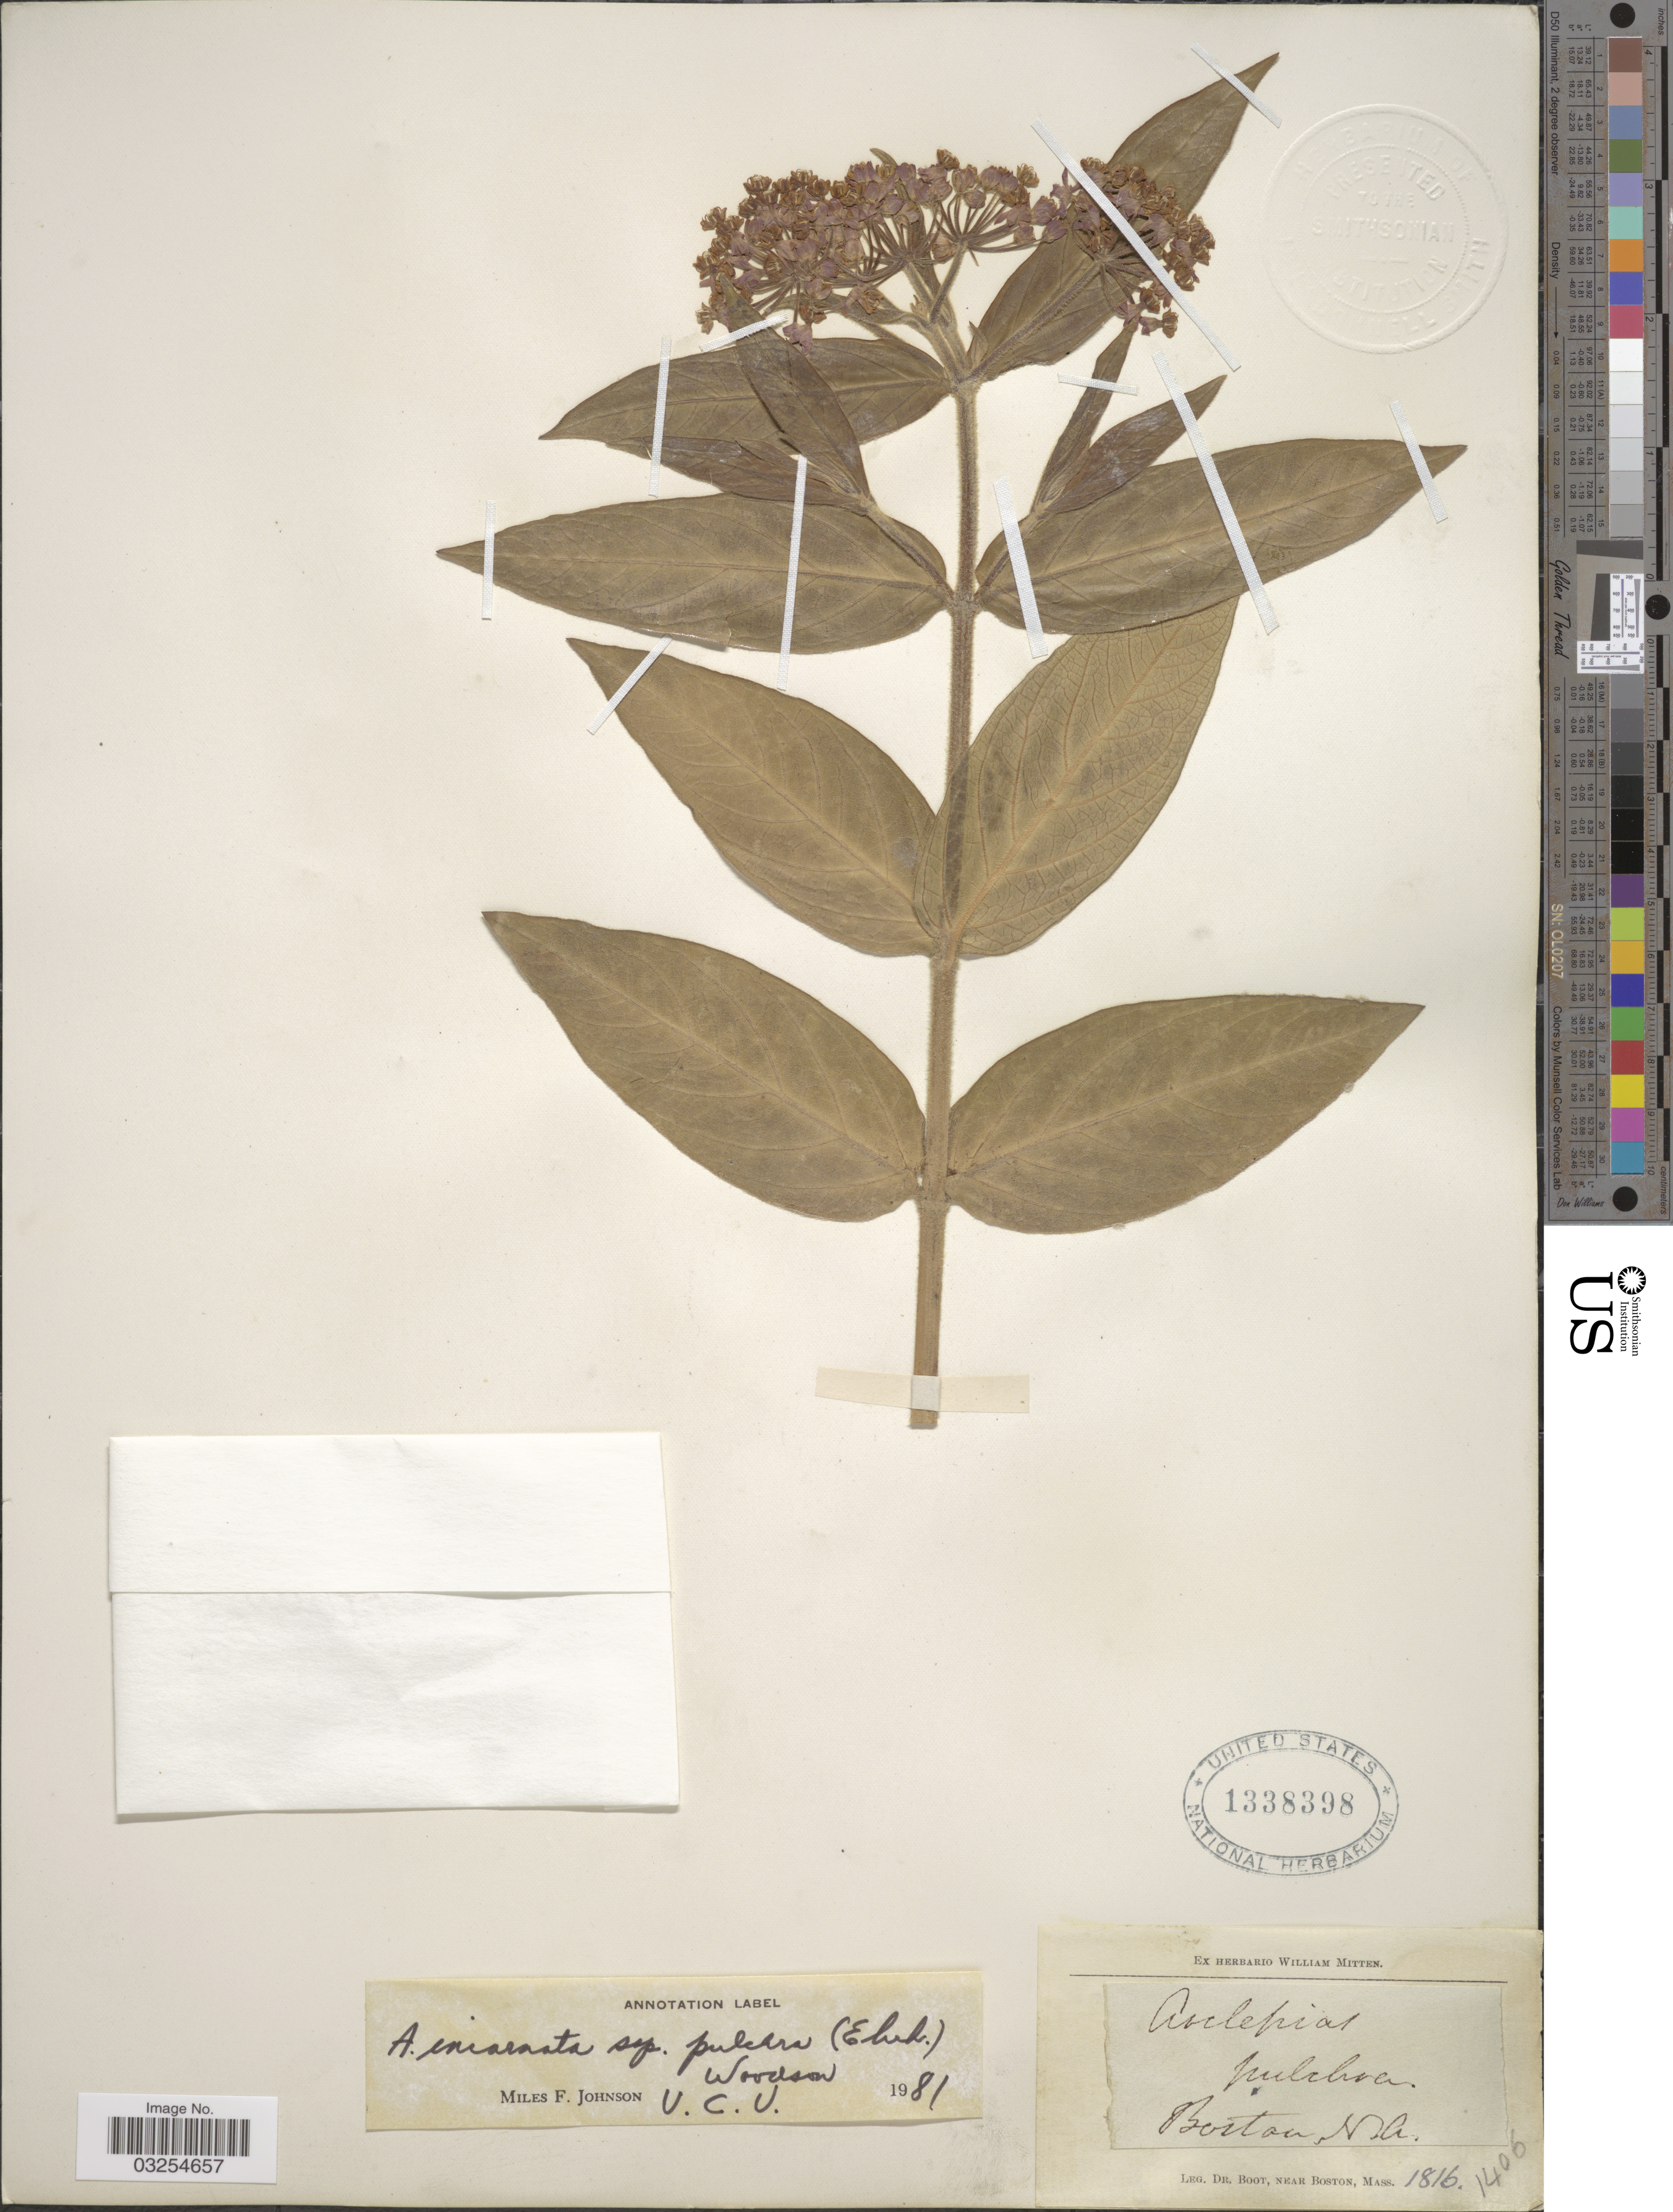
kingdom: Plantae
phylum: Tracheophyta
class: Magnoliopsida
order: Gentianales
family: Apocynaceae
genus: Asclepias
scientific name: Asclepias incarnata subsp. pulchra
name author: (Ehrh. ex Willd.) Woodson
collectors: -. Boot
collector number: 1406?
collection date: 1816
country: United States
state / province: Massachusetts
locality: Boston.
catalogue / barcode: US 1338398